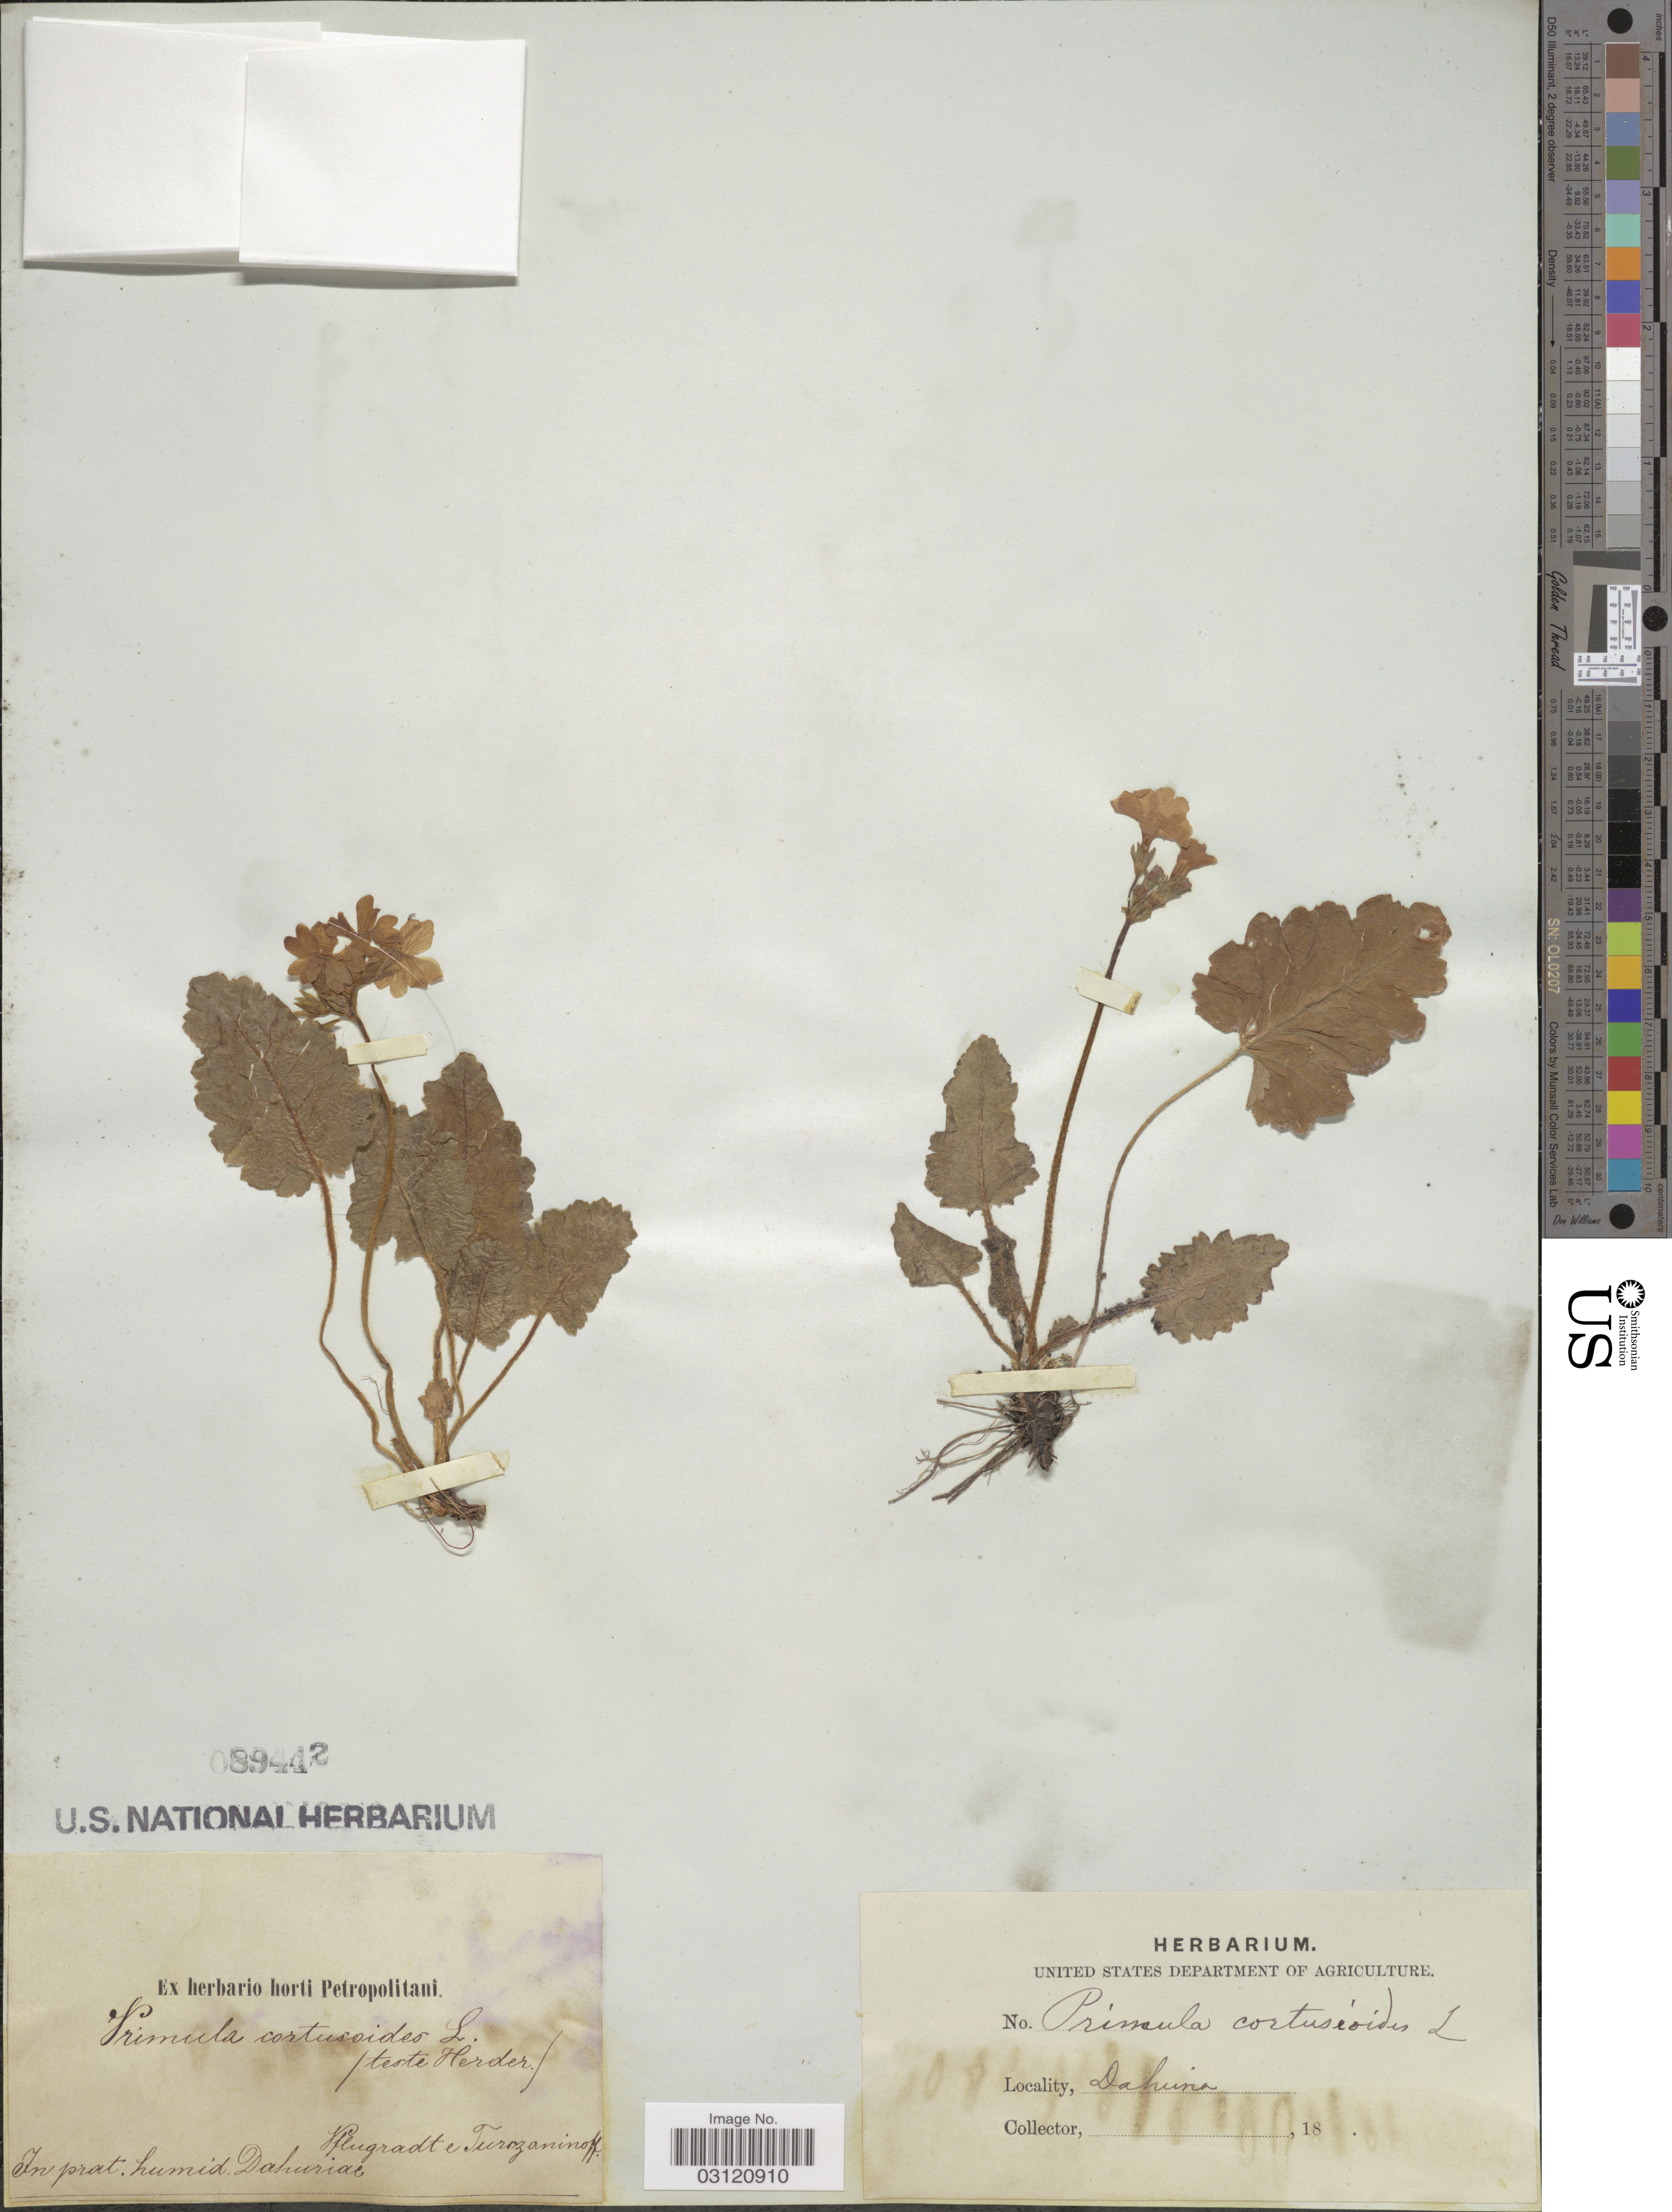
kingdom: Plantae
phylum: Tracheophyta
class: Magnoliopsida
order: Ericales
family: Primulaceae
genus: Primula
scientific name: Primula cortusoides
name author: L.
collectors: -- Pflugradt & N. Turczaninow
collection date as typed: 18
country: Russian Federation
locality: In prat. humid Dahuria.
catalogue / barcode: US 89442